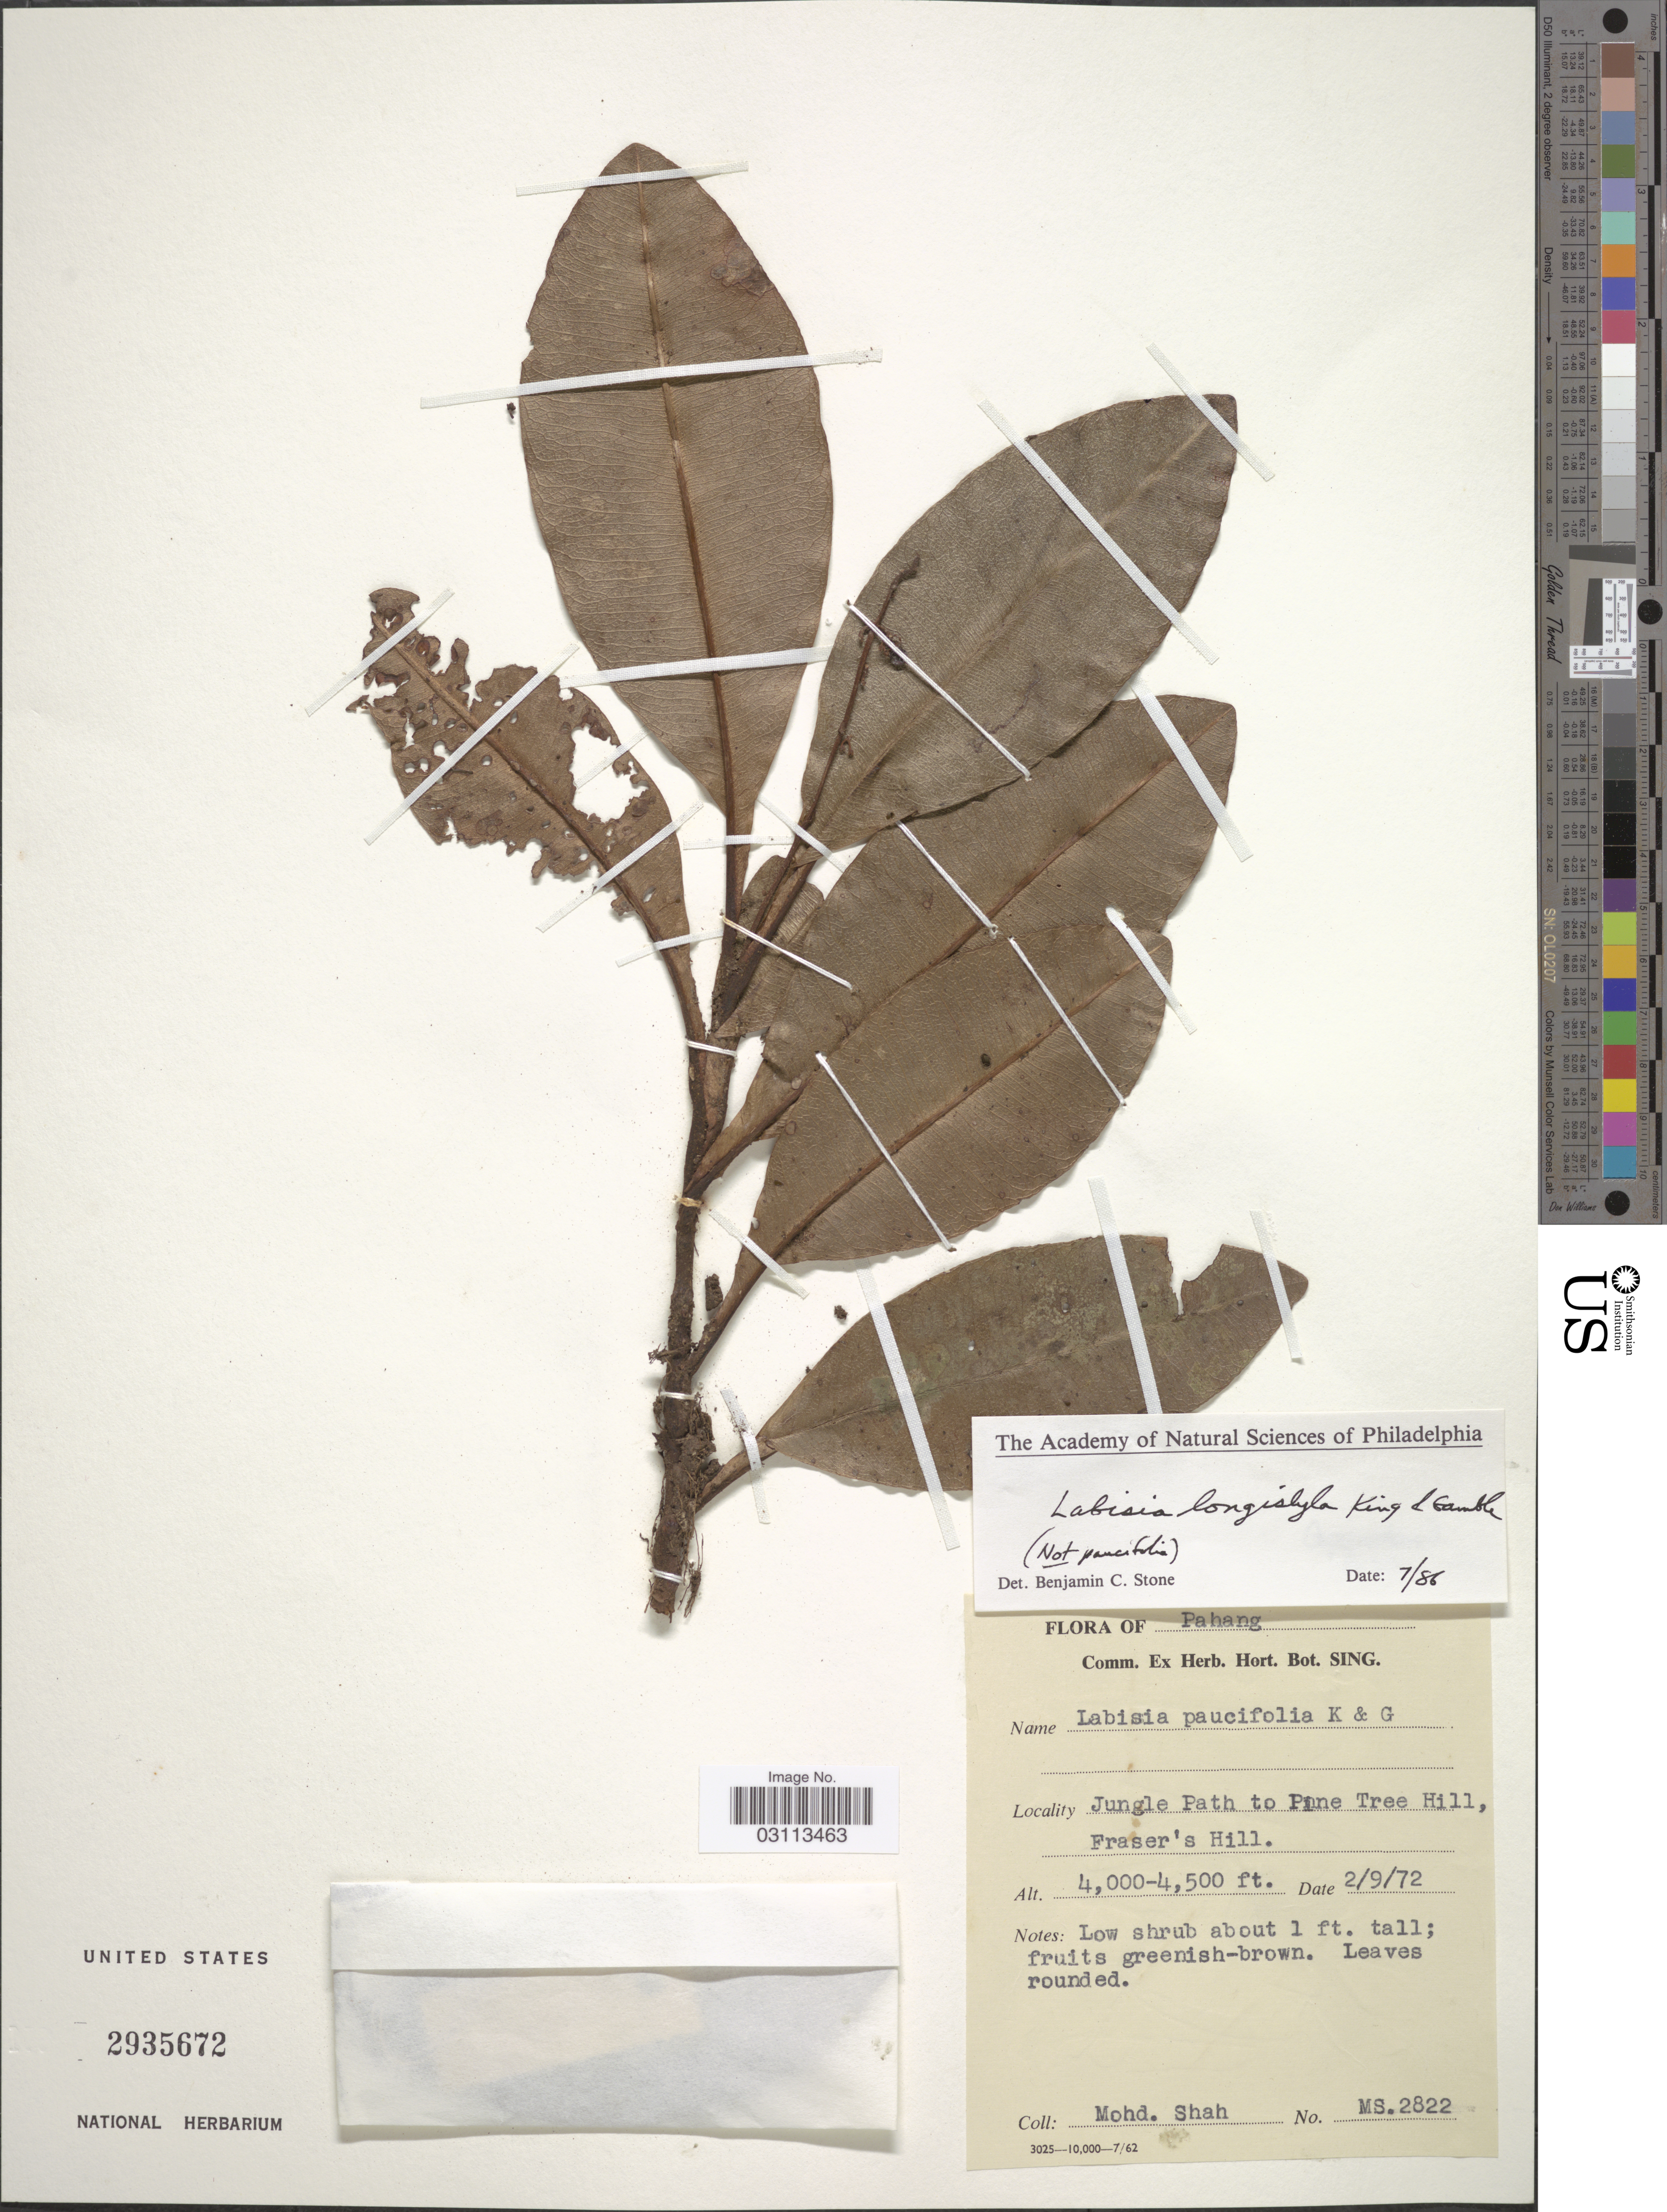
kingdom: Plantae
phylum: Tracheophyta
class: Magnoliopsida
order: Ericales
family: Primulaceae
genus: Labisia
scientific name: Labisia longistyla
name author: King & Gamble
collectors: M. Shah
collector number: MS2822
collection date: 1972-09-02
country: Malaysia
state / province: Pahang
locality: Jungle Path to Pine Tree Hill, Fraser's Hill.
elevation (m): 1219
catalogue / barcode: US 2935672